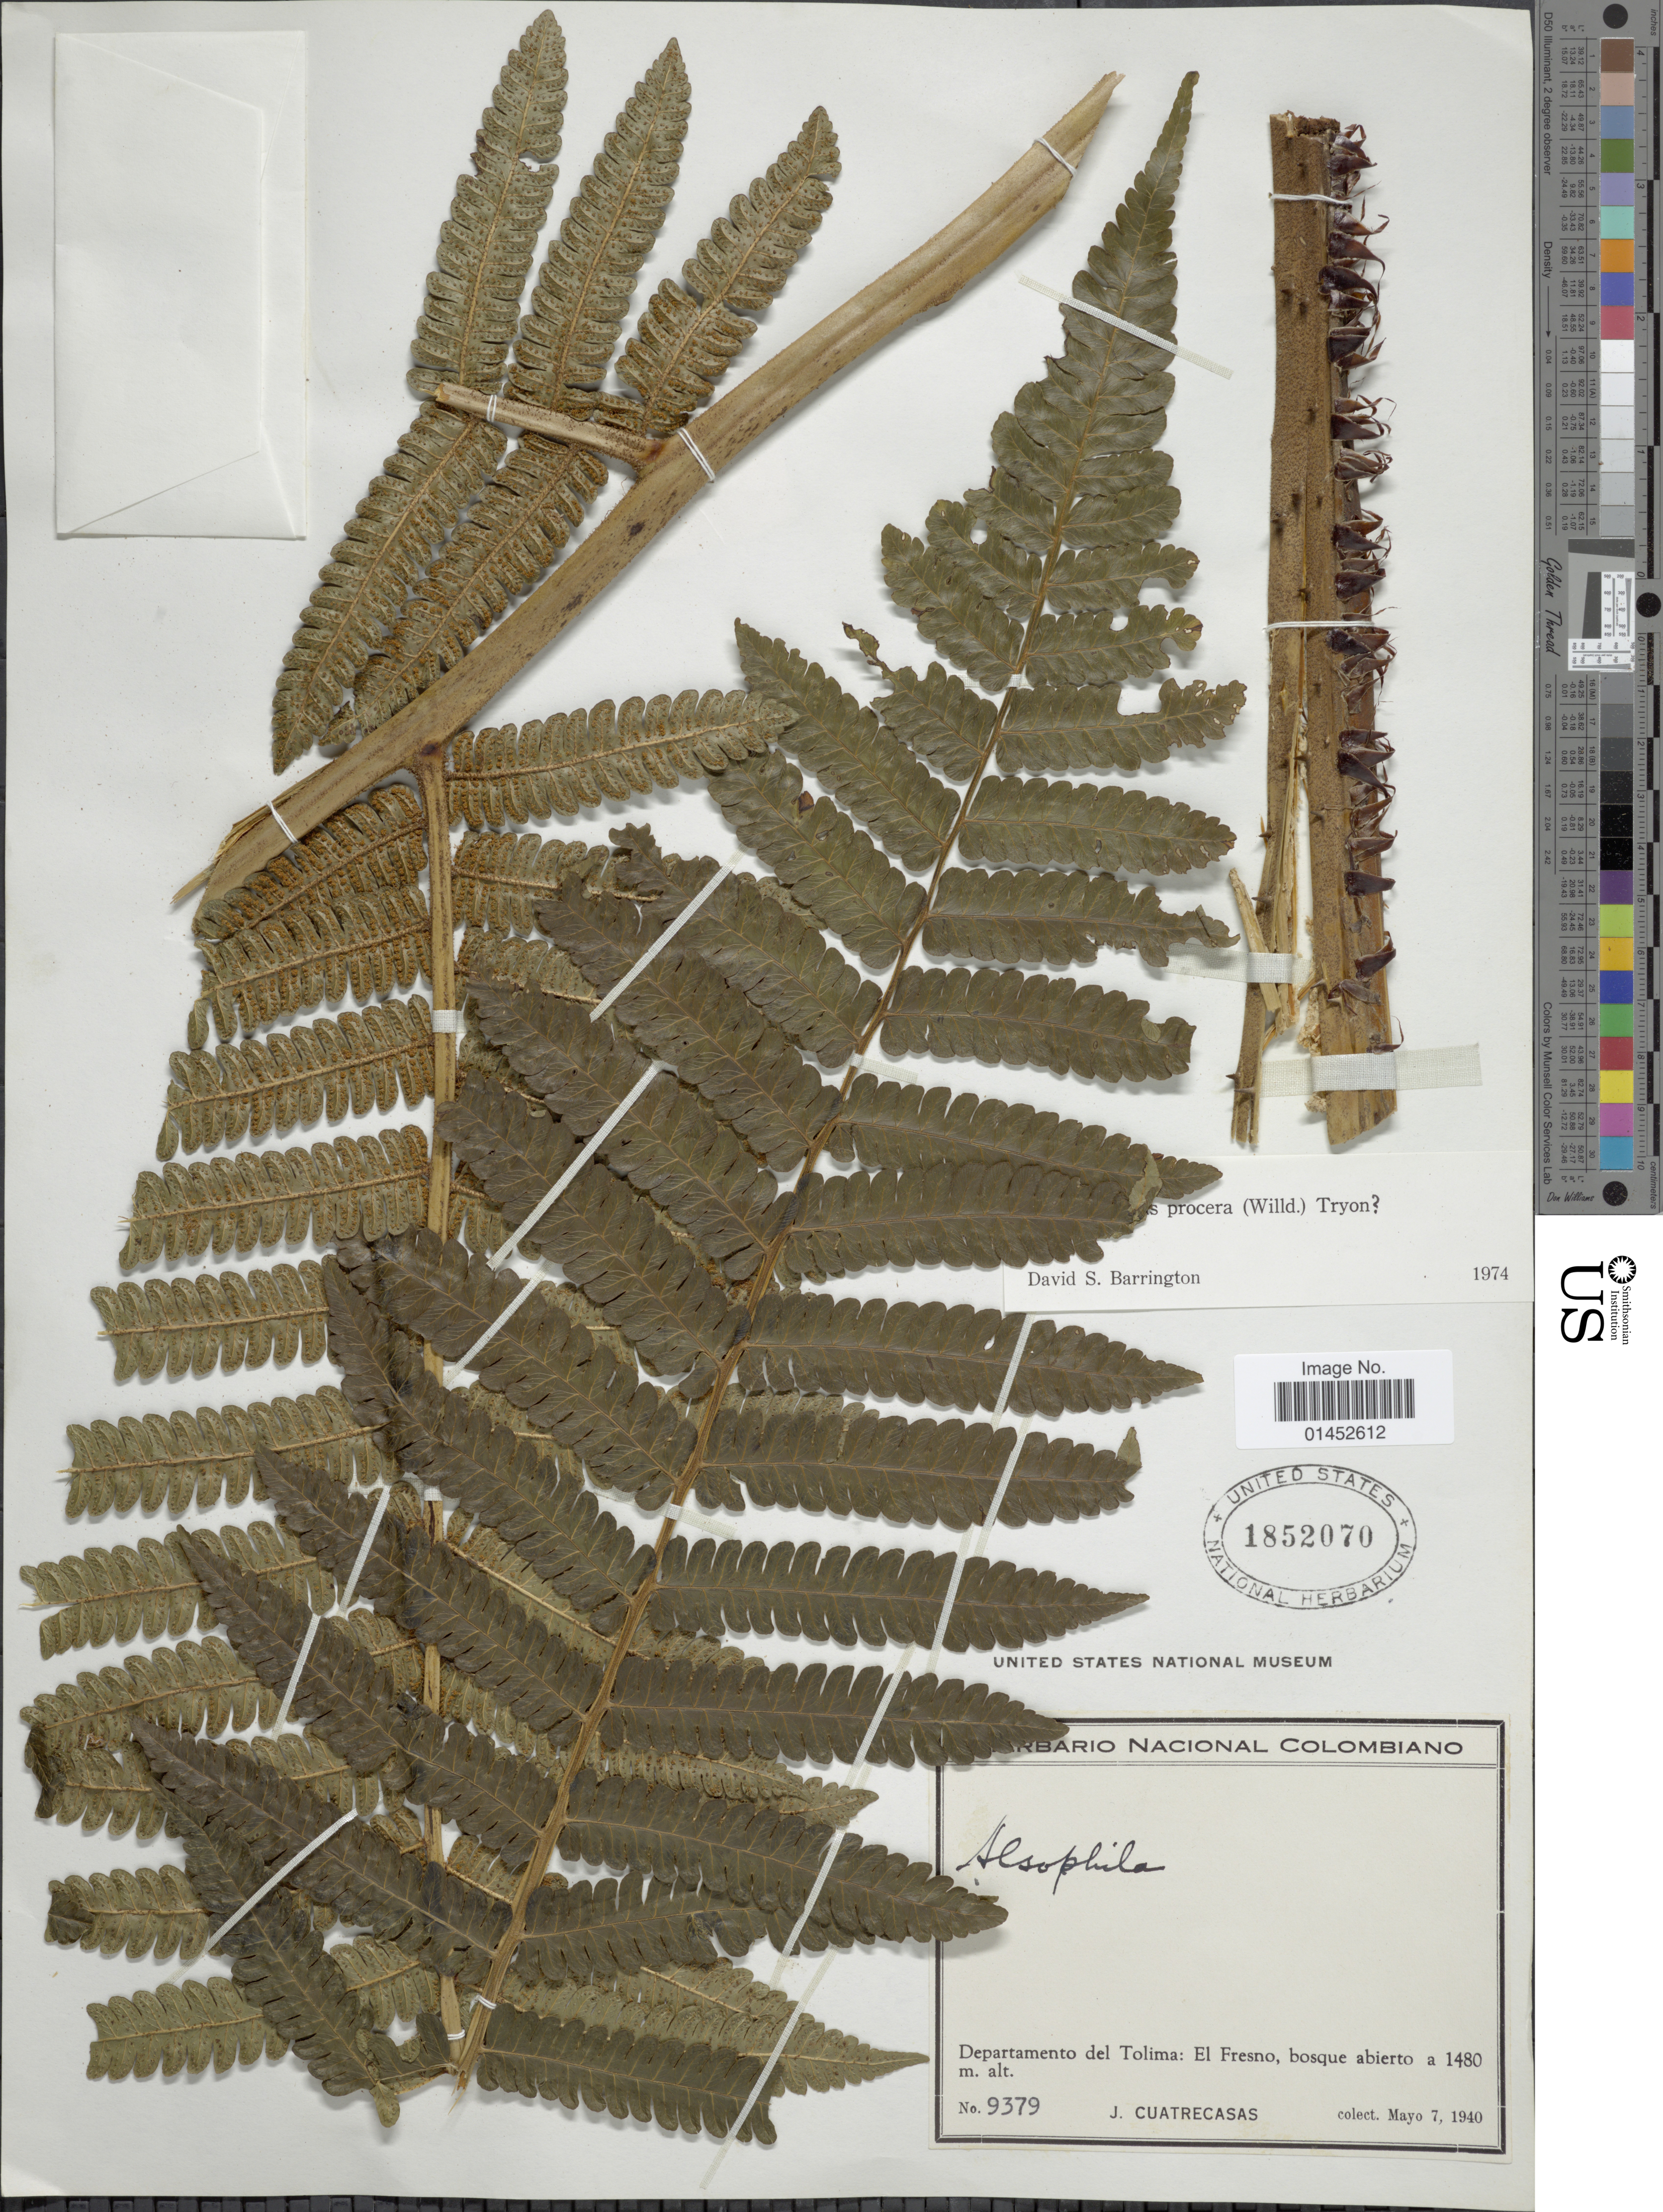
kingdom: Plantae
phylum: Tracheophyta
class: Polypodiopsida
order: Cyatheales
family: Cyatheaceae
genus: Cyathea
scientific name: Cyathea pungens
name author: (Willd.) Domin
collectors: J. Cuatrecasas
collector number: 9379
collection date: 1940-05-07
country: Colombia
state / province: Tolima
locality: Departamento del Tolima: El Fresno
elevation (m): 1480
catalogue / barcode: US 1852070